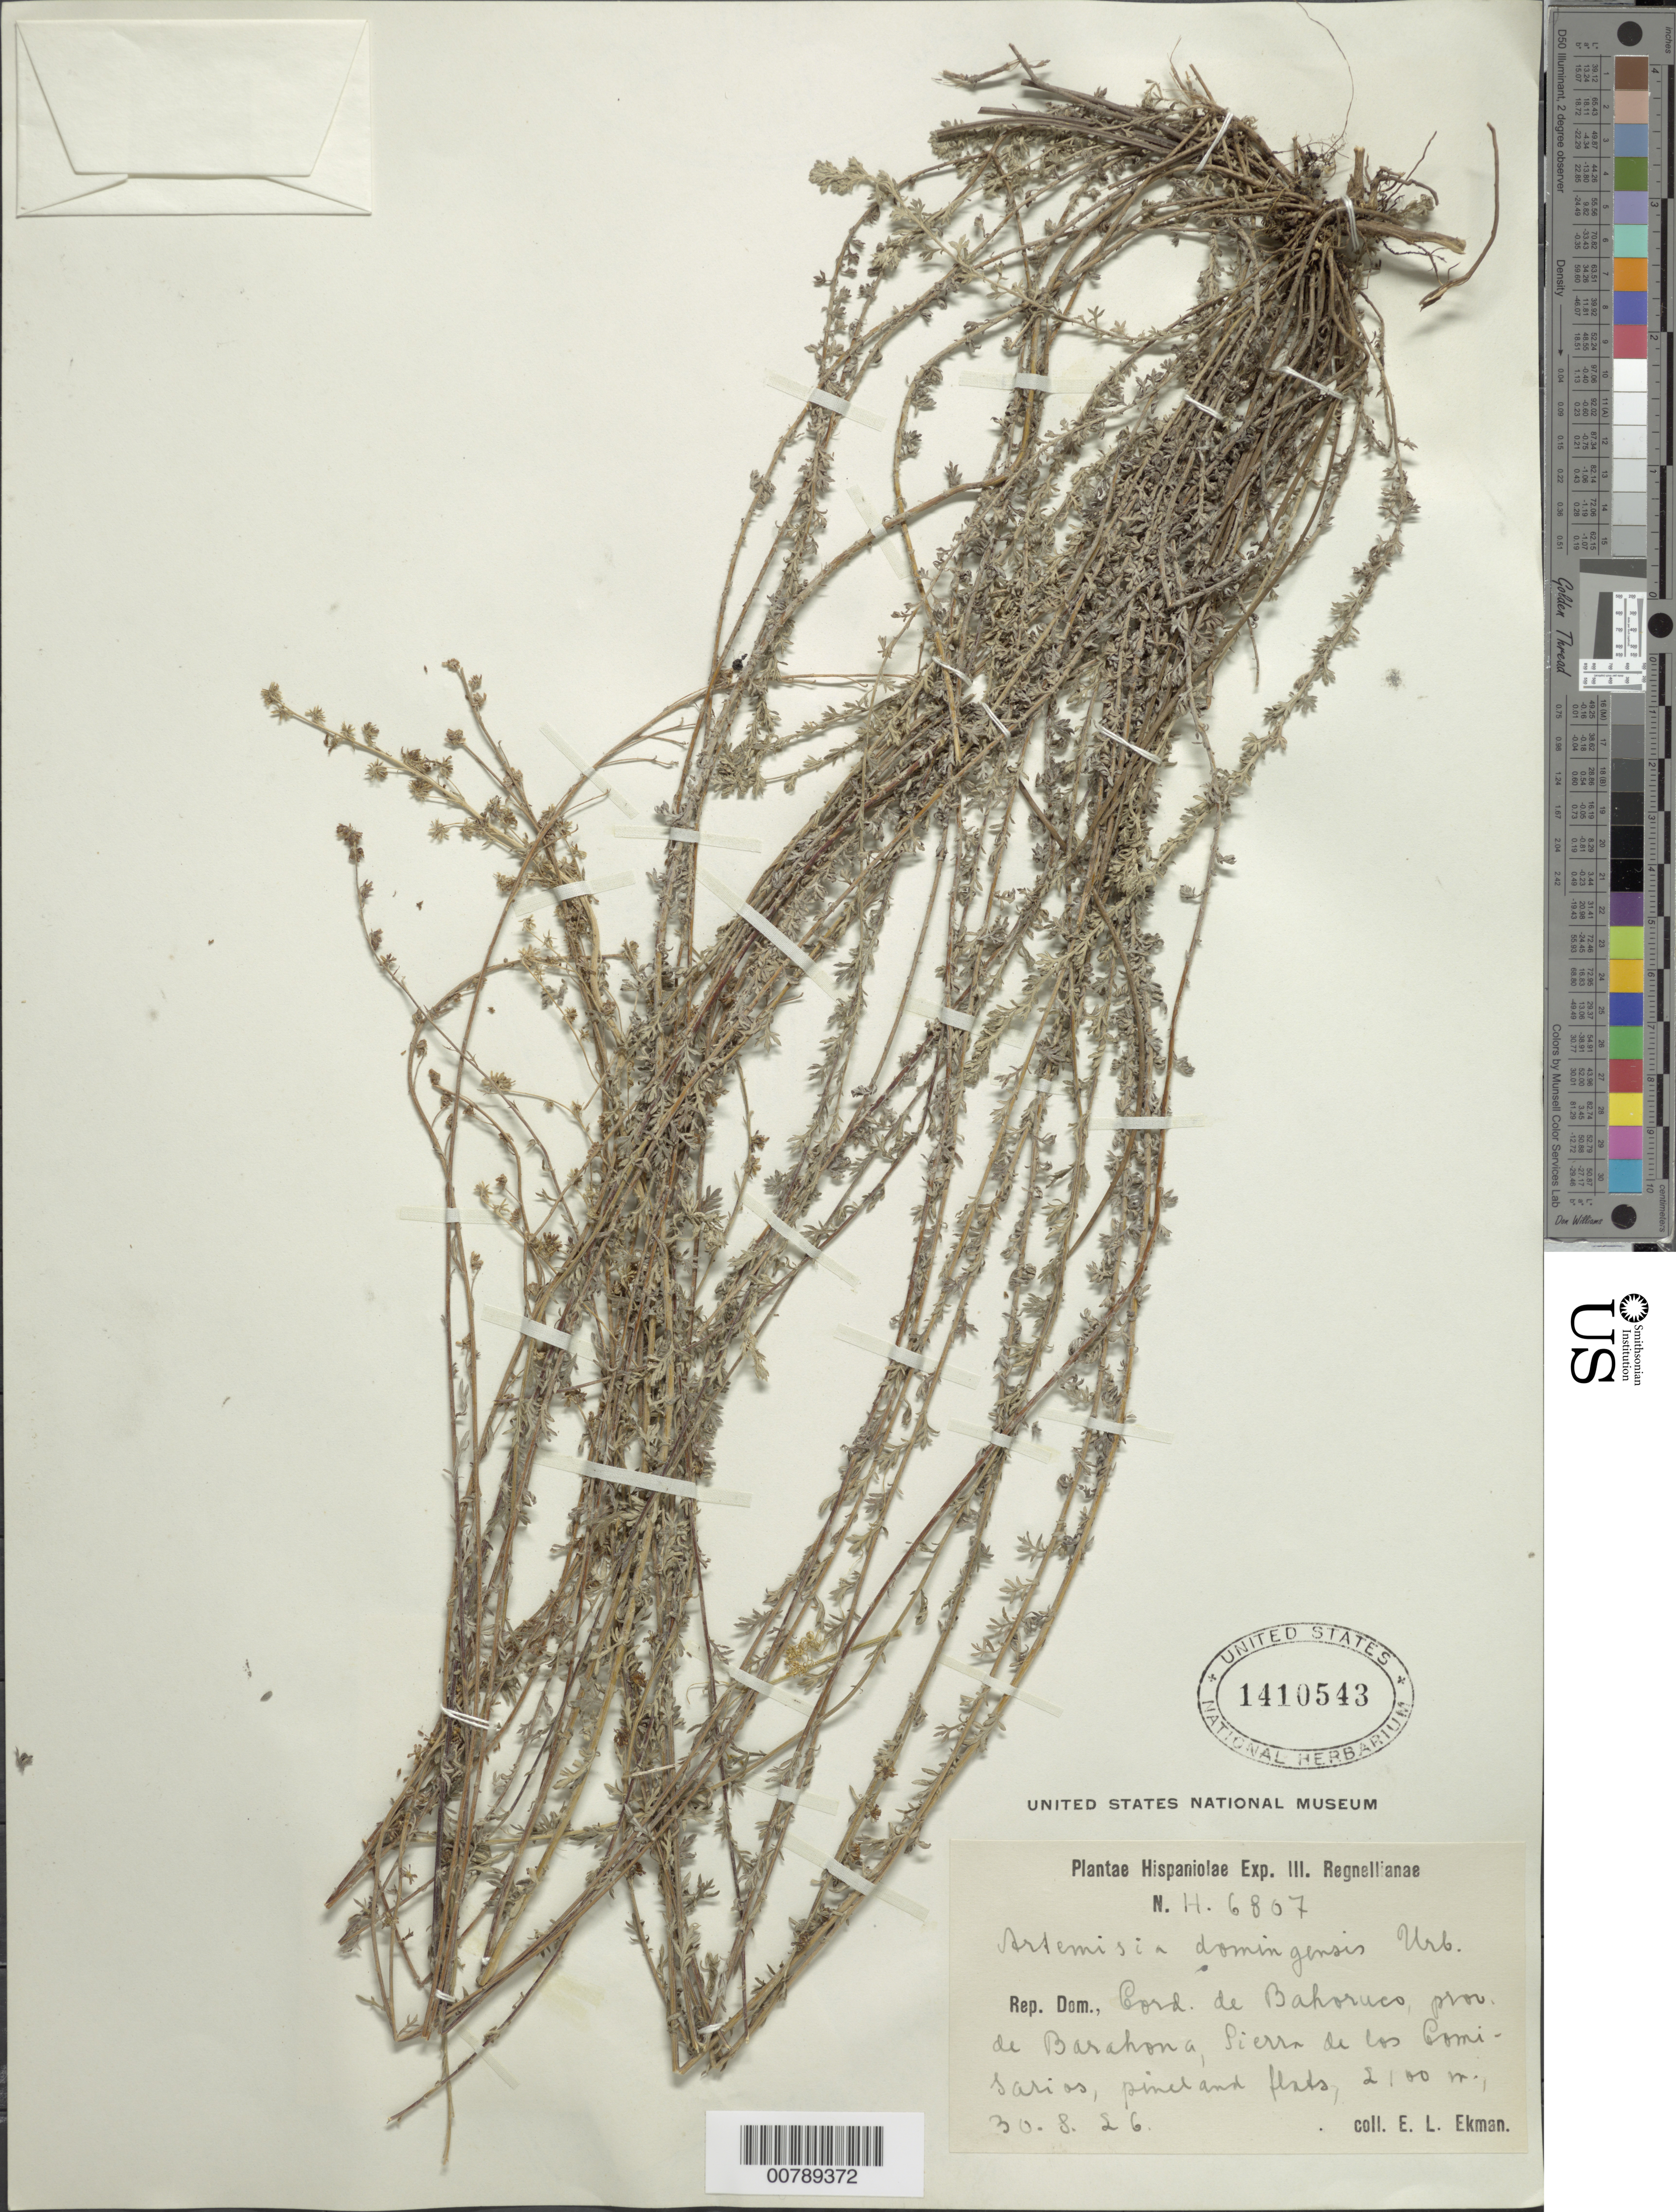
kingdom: Plantae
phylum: Tracheophyta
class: Magnoliopsida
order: Asterales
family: Asteraceae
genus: Artemisia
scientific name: Artemisia domingensis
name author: Urb.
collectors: E. L. Ekman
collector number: H 6807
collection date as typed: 30 Aug 1926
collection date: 1926-08-30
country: Dominican Republic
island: Hispaniola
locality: Cordillera de Bahoruco, provincia de Barahona, Sierra de los Comisarios, pineland flats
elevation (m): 2100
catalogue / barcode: US 1410543